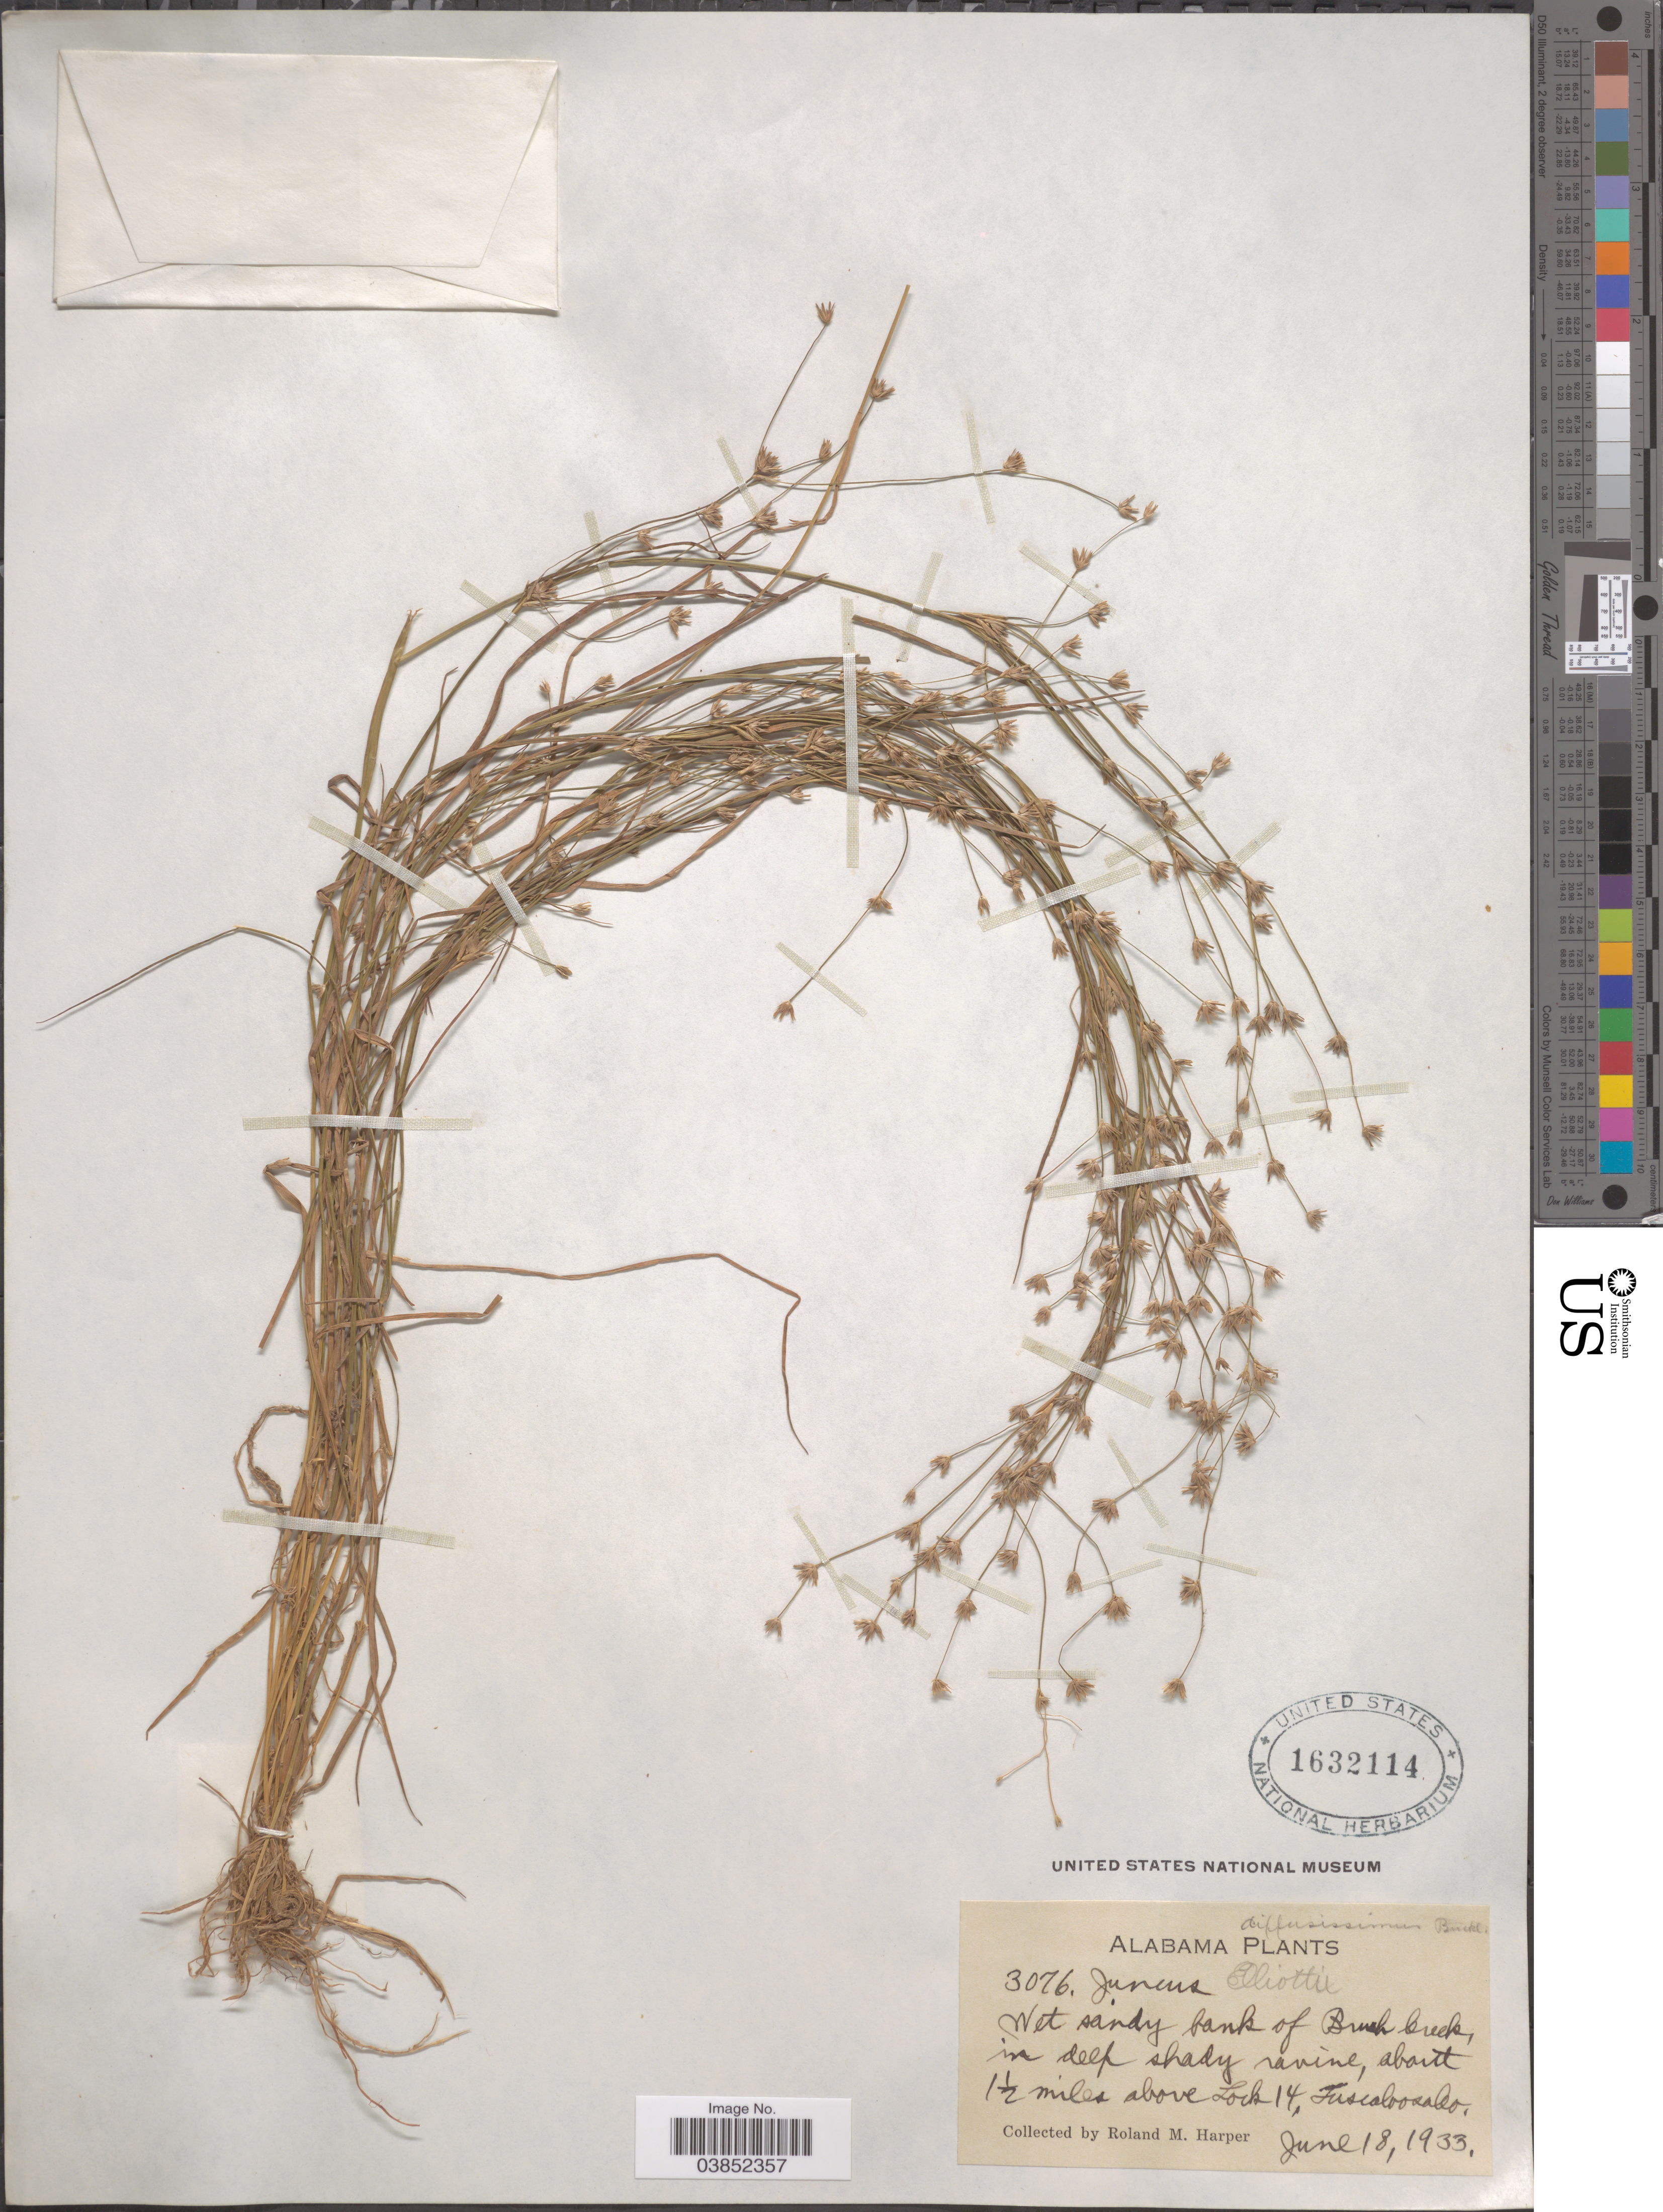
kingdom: Plantae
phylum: Tracheophyta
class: Liliopsida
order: Poales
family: Juncaceae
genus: Juncus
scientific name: Juncus diffusissimus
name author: Buckley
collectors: R. M. Harper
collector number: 3076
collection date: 1933-06-18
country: United States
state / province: Alabama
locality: Wet sandy bank of Brush Creek, in deep shady ravine, about 1½ miles above Lock 14, Tuscaloosa Co.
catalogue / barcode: US 1632114